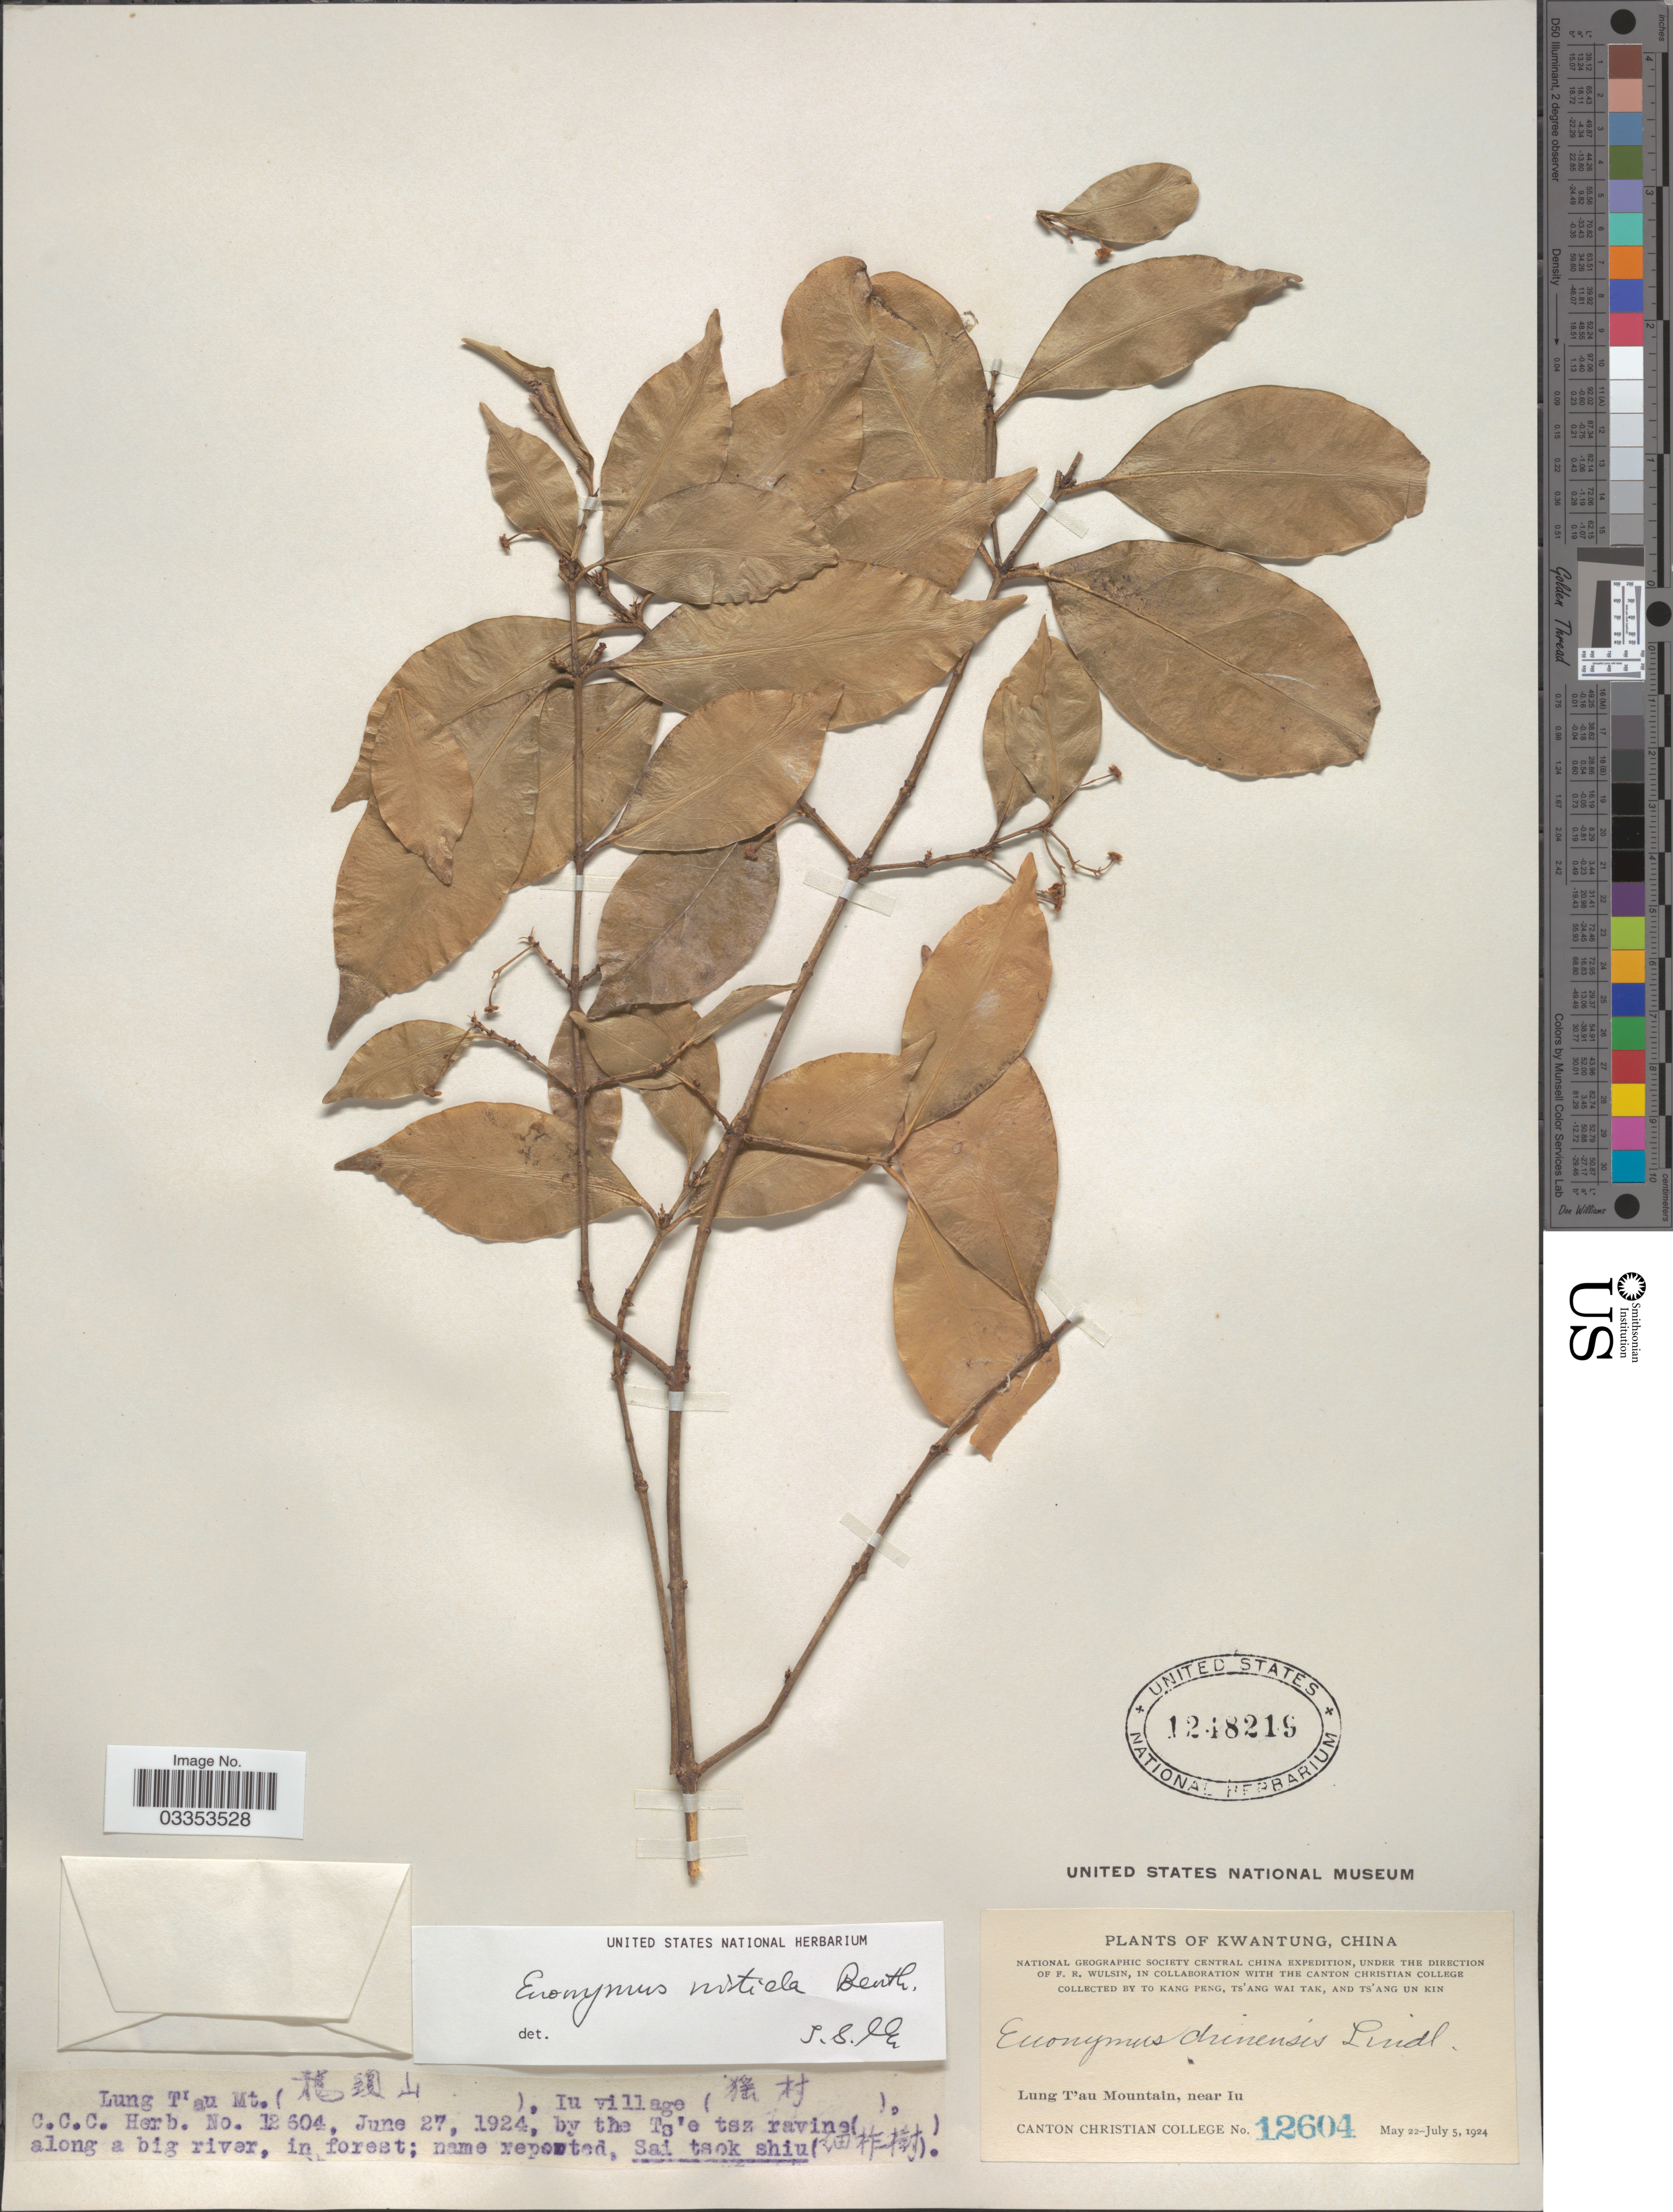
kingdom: Plantae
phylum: Tracheophyta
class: Magnoliopsida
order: Celastrales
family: Celastraceae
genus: Euonymus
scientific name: Euonymus nitidus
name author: Benth.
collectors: Kang Peng To, W. T. Tsang & Ts' Ang Un Kin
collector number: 12604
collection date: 1924-06-27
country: China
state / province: Guangdong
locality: Kwangtung. Lung T'au Mountain, near Iu. Iu village (X).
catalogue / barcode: US 1248219